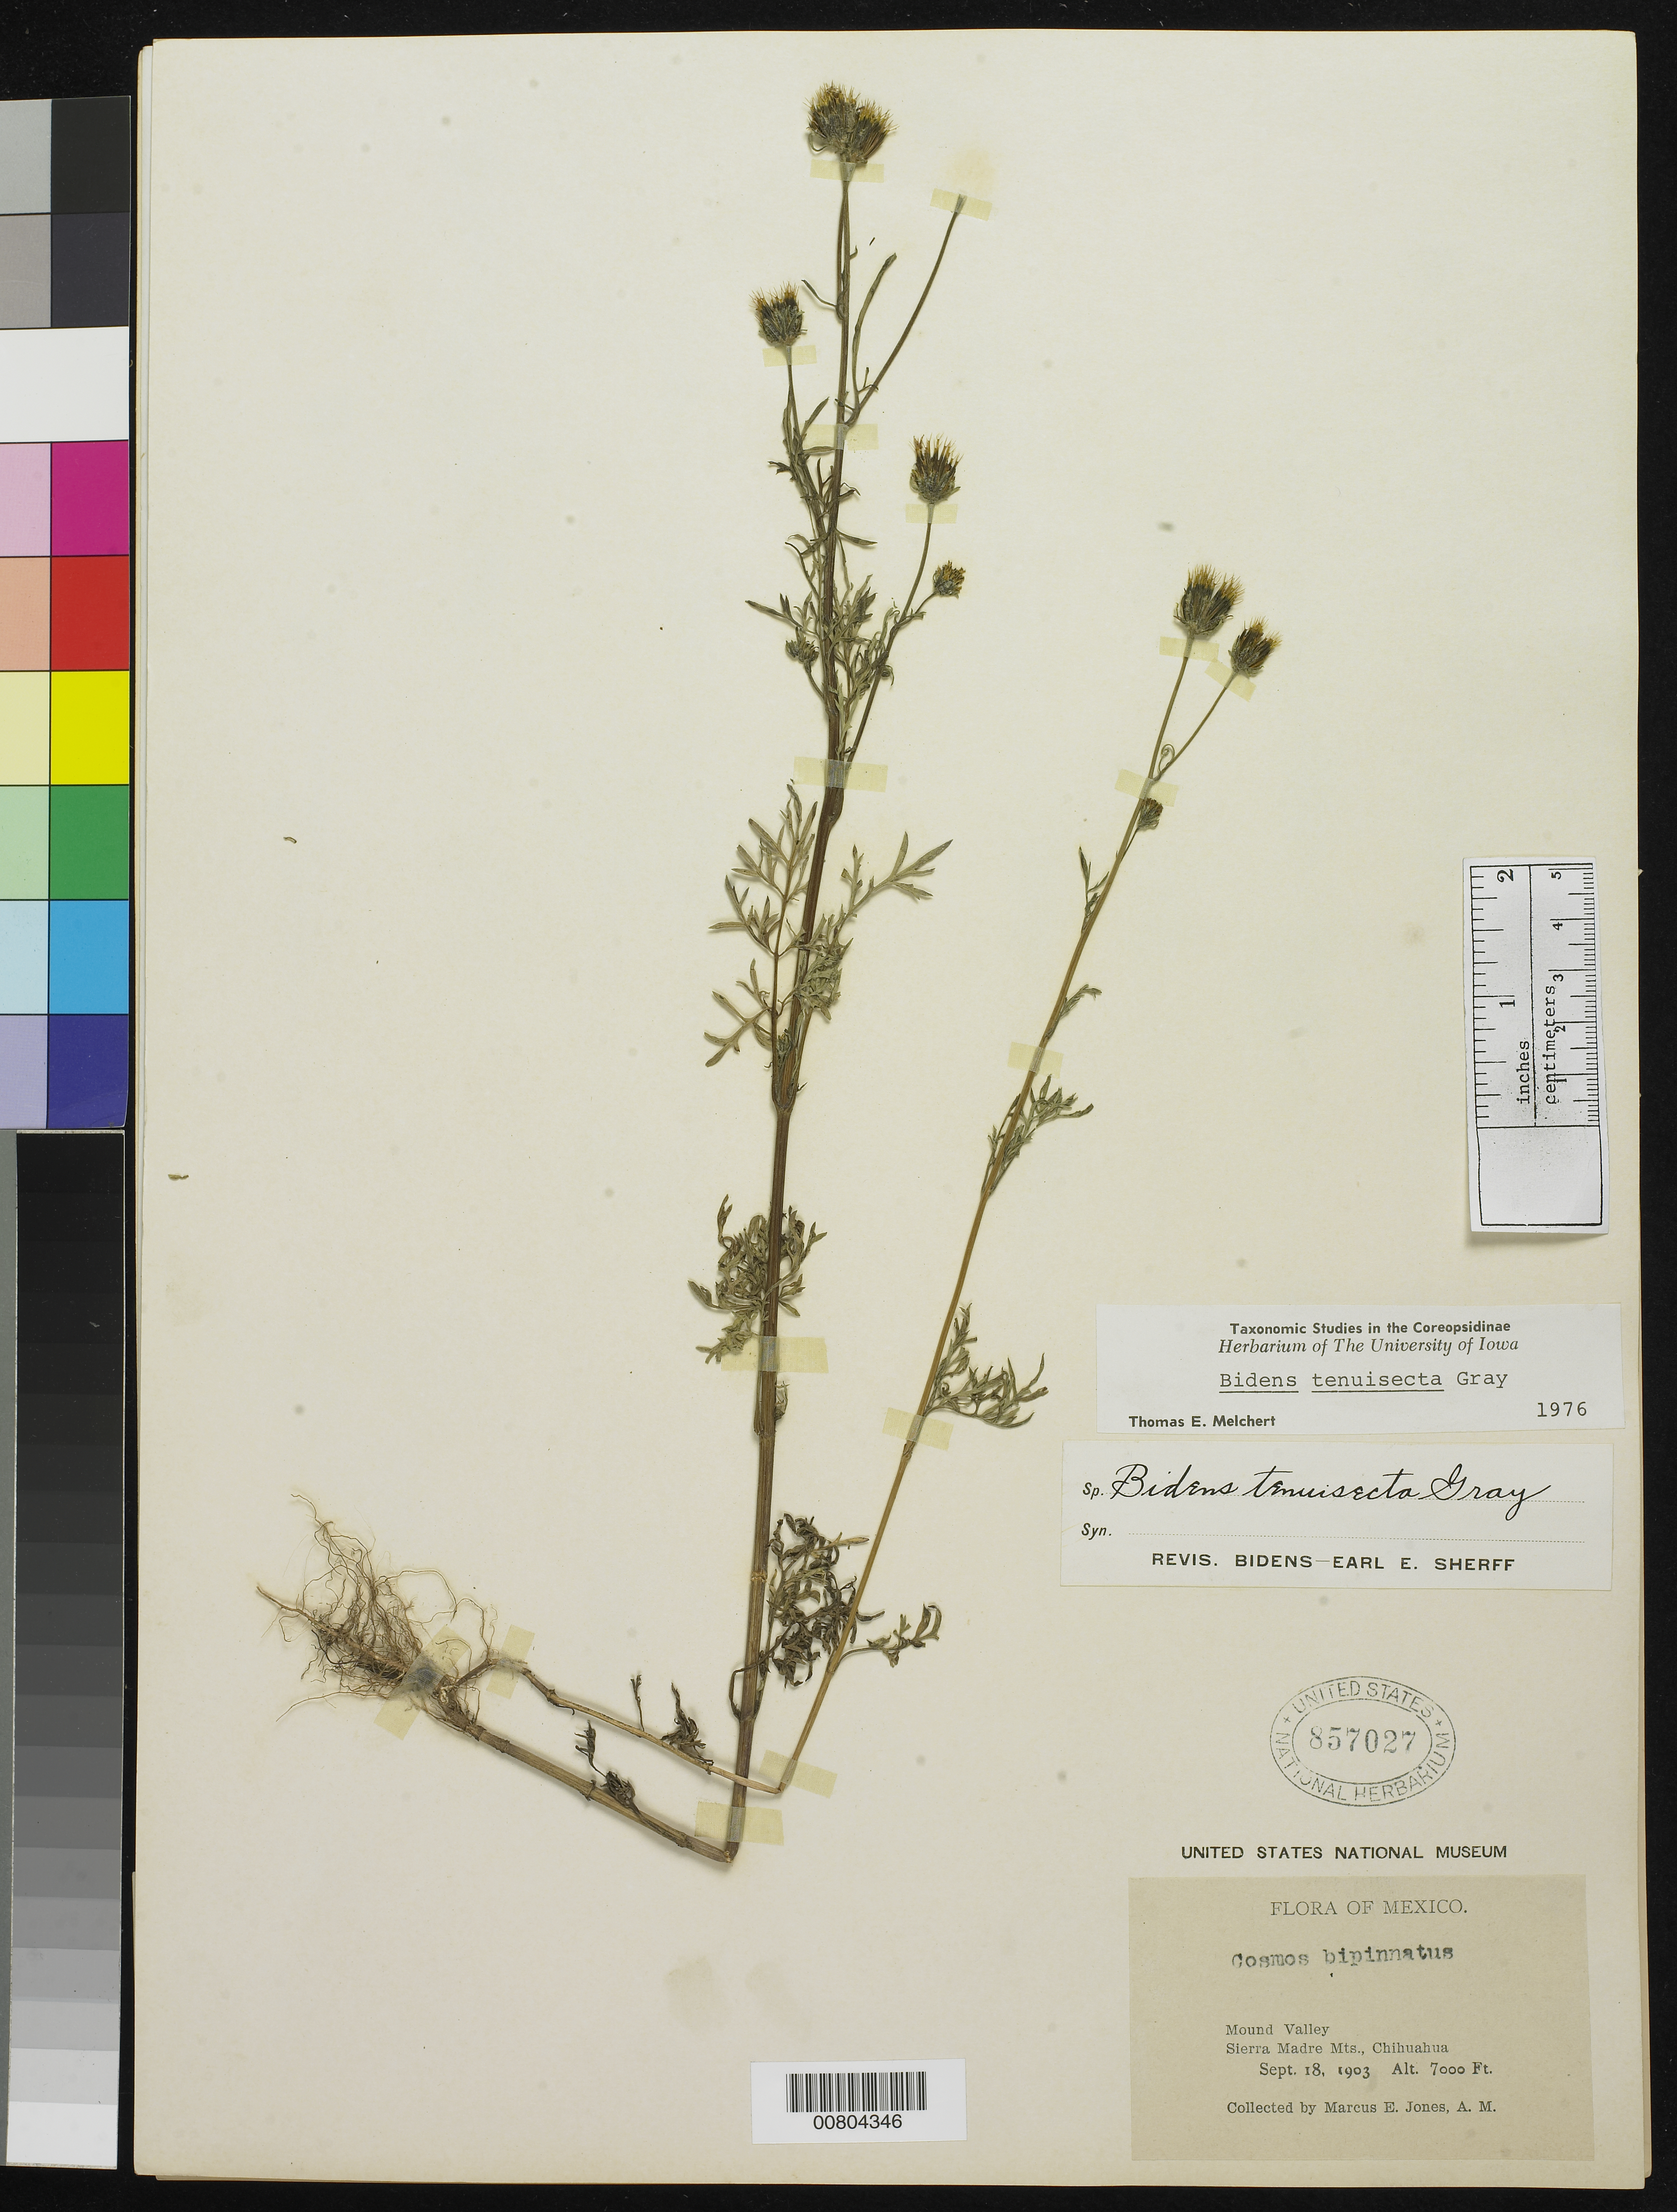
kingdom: Plantae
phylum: Tracheophyta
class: Magnoliopsida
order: Asterales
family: Asteraceae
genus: Bidens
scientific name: Bidens tenuisecta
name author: A. Gray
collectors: M. E. Jones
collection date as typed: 18 Sep 1903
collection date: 1903-09-18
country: Mexico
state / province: Chihuahua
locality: Mound Valley, Sierra Madre Mts., Chihuahua.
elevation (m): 2134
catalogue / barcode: US 857027